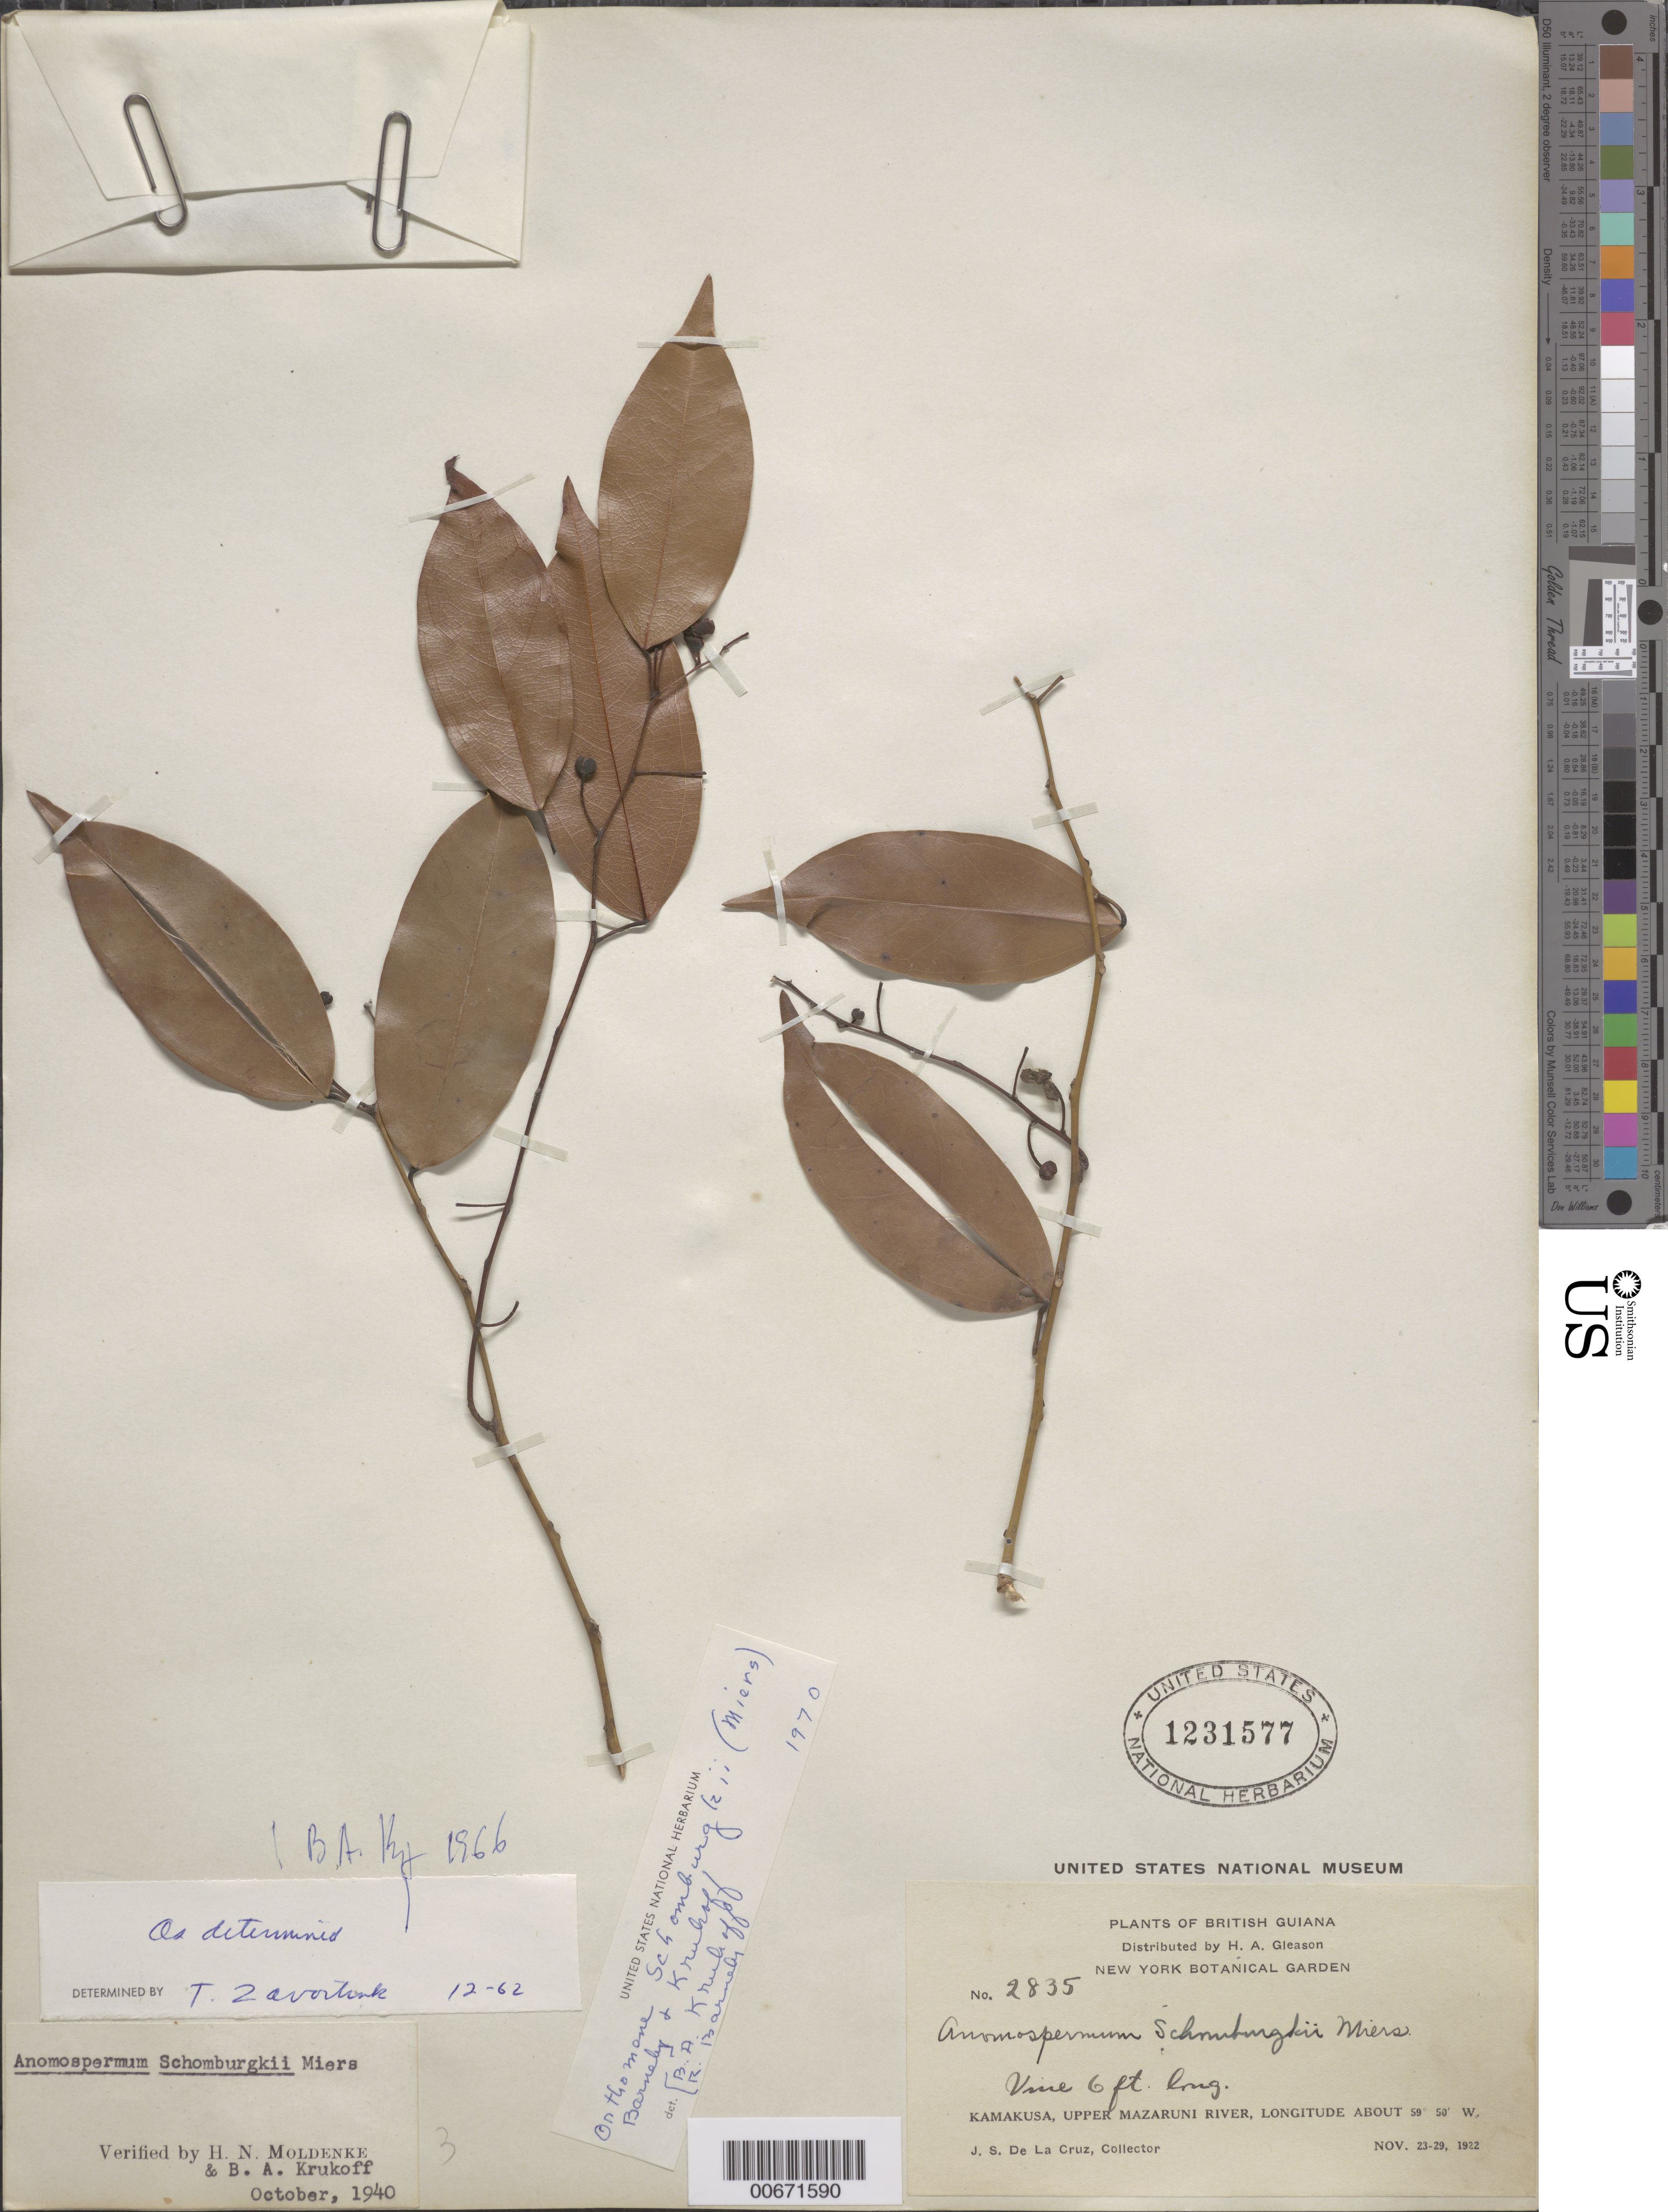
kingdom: Plantae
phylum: Tracheophyta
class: Magnoliopsida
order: Ranunculales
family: Menispermaceae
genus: Anomospermum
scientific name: Anomospermum schomburgkii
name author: Miers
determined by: Strong, Mark T., (BOT), Smithsonian Institution - National Museum of Natural History (UNITED STATES)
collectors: J. S. de la Cruz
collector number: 2835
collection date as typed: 23-Nov-22 to 29-Nov-22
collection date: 1922-11-23/1922-11-29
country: Guyana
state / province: Cuyuni-Mazaruni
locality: Kamakusa, Upper Mazaruni R.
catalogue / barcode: US 1231577